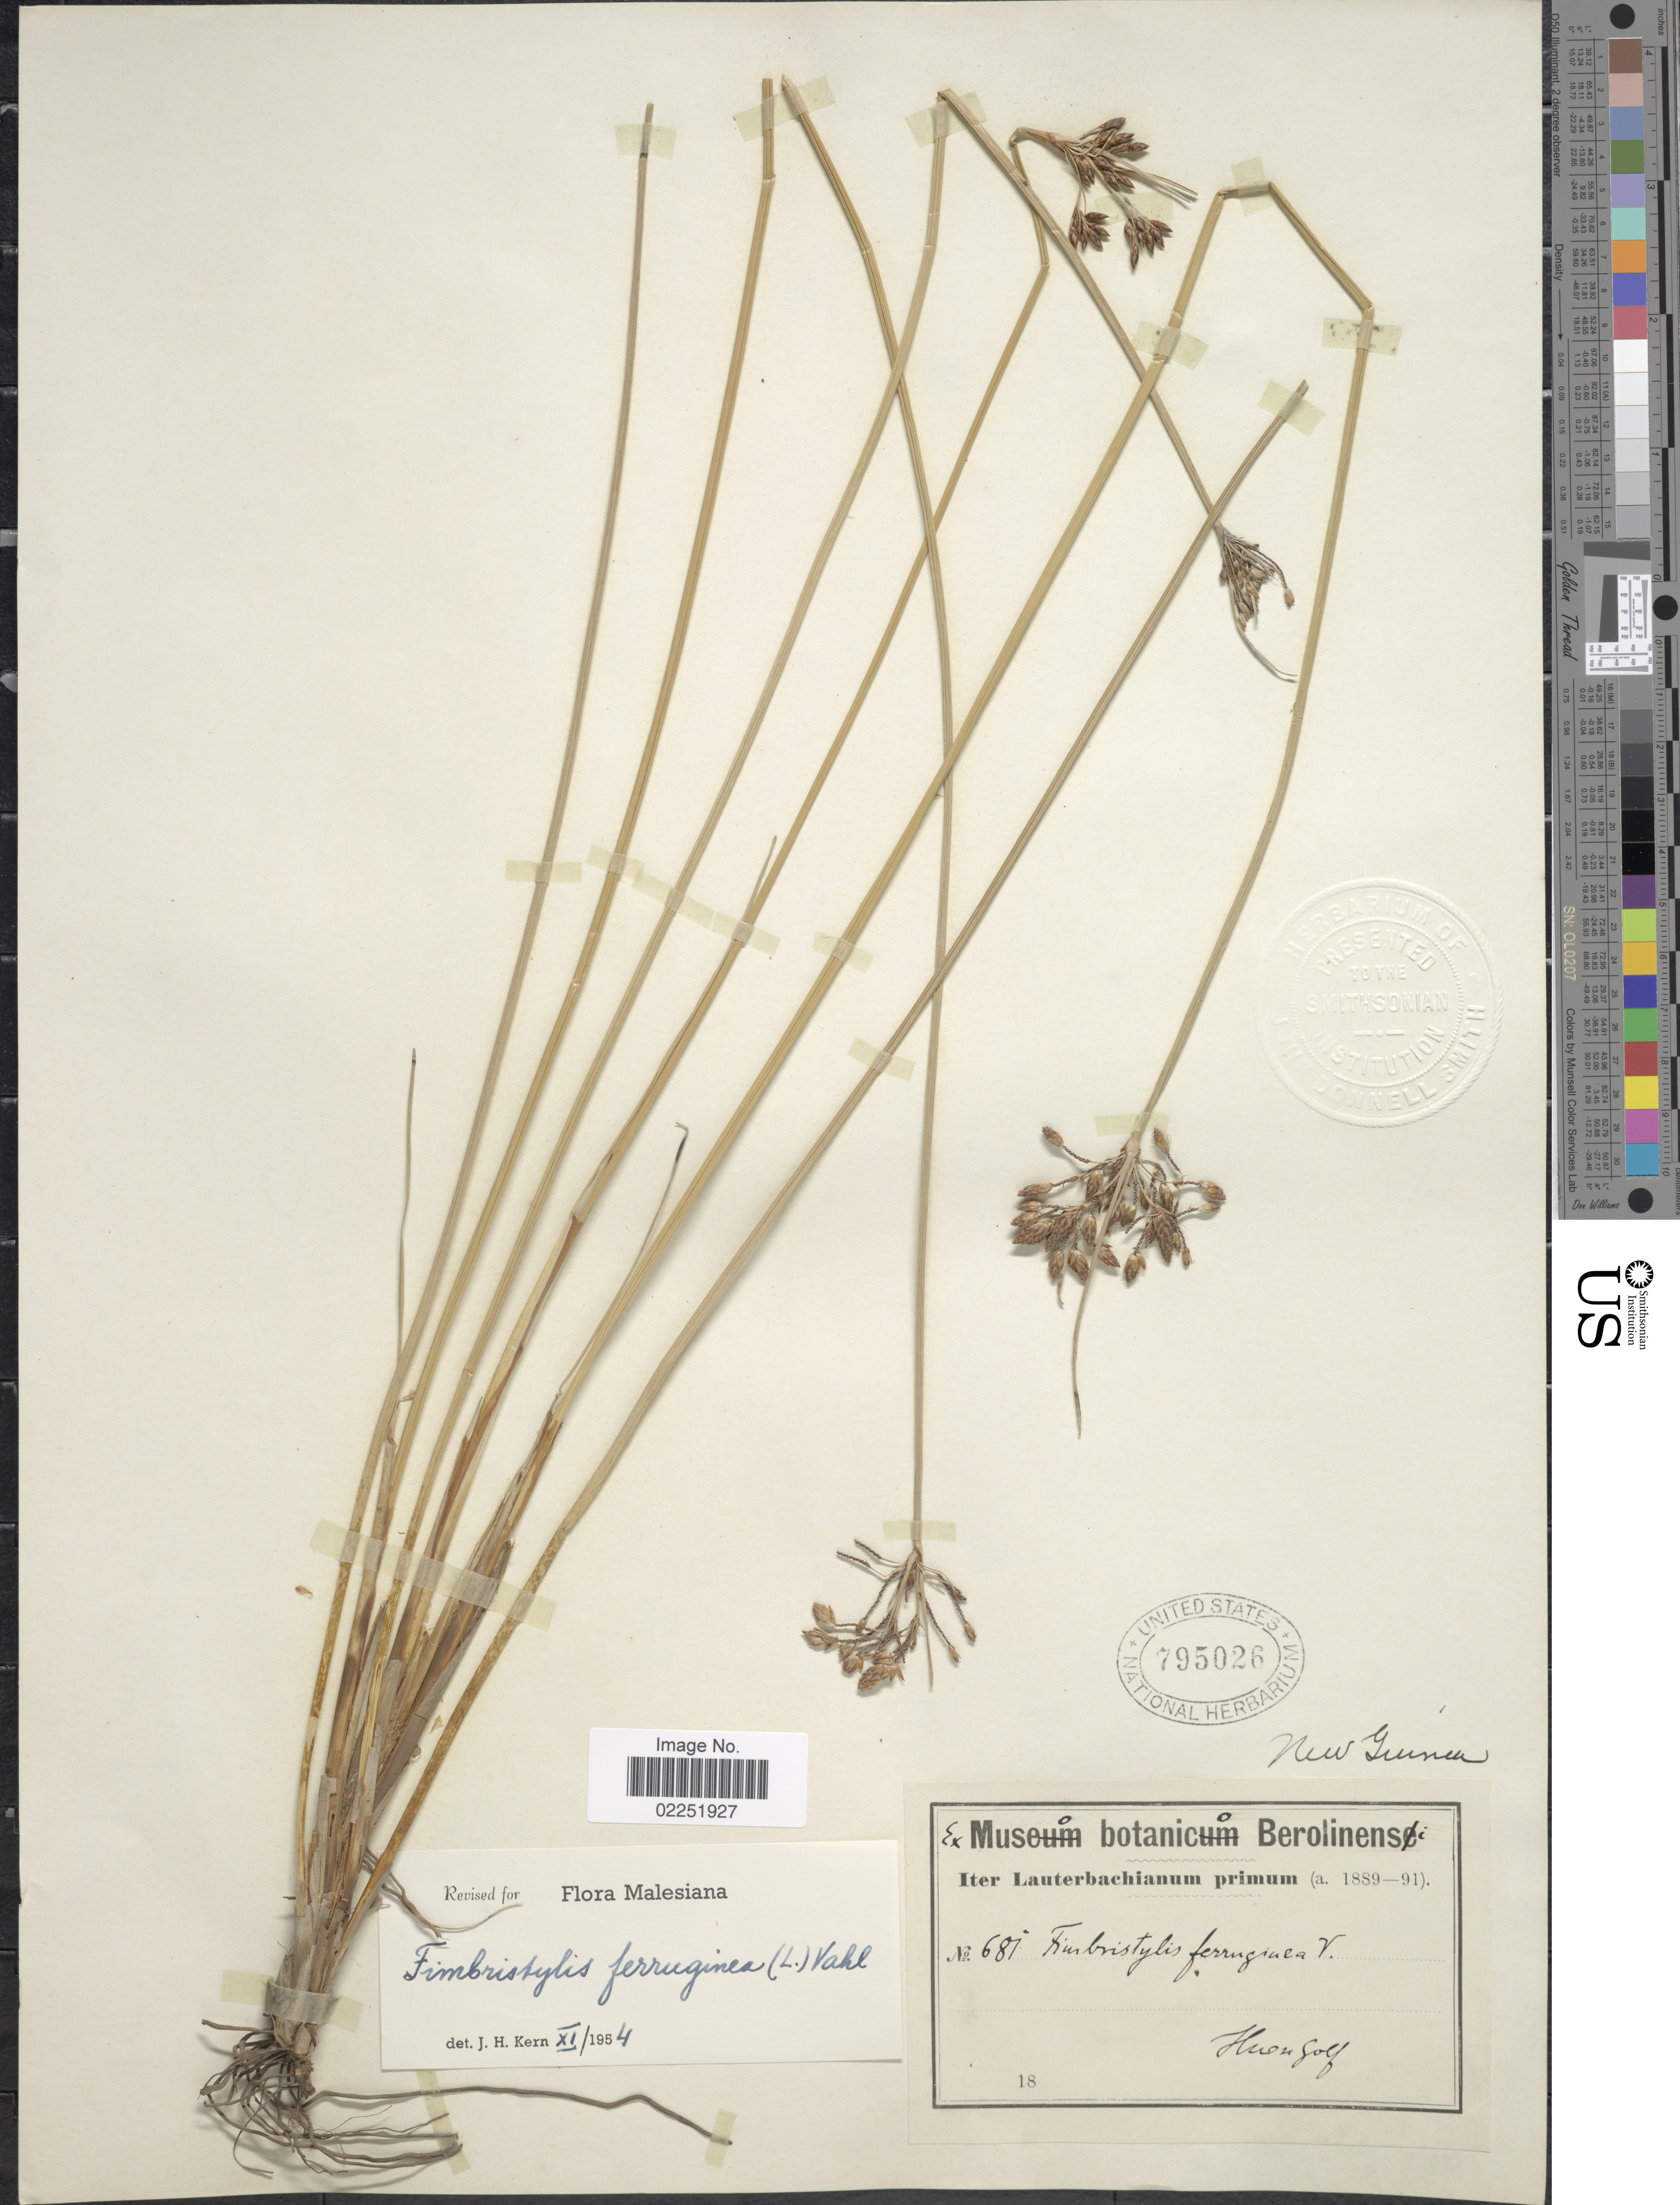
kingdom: Plantae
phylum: Tracheophyta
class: Liliopsida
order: Poales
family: Cyperaceae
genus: Fimbristylis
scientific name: Fimbristylis ferruginea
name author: (L.) Vahl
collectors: Lauterbach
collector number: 681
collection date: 1889/1891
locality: huonsoef [interpreted]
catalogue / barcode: US 795026